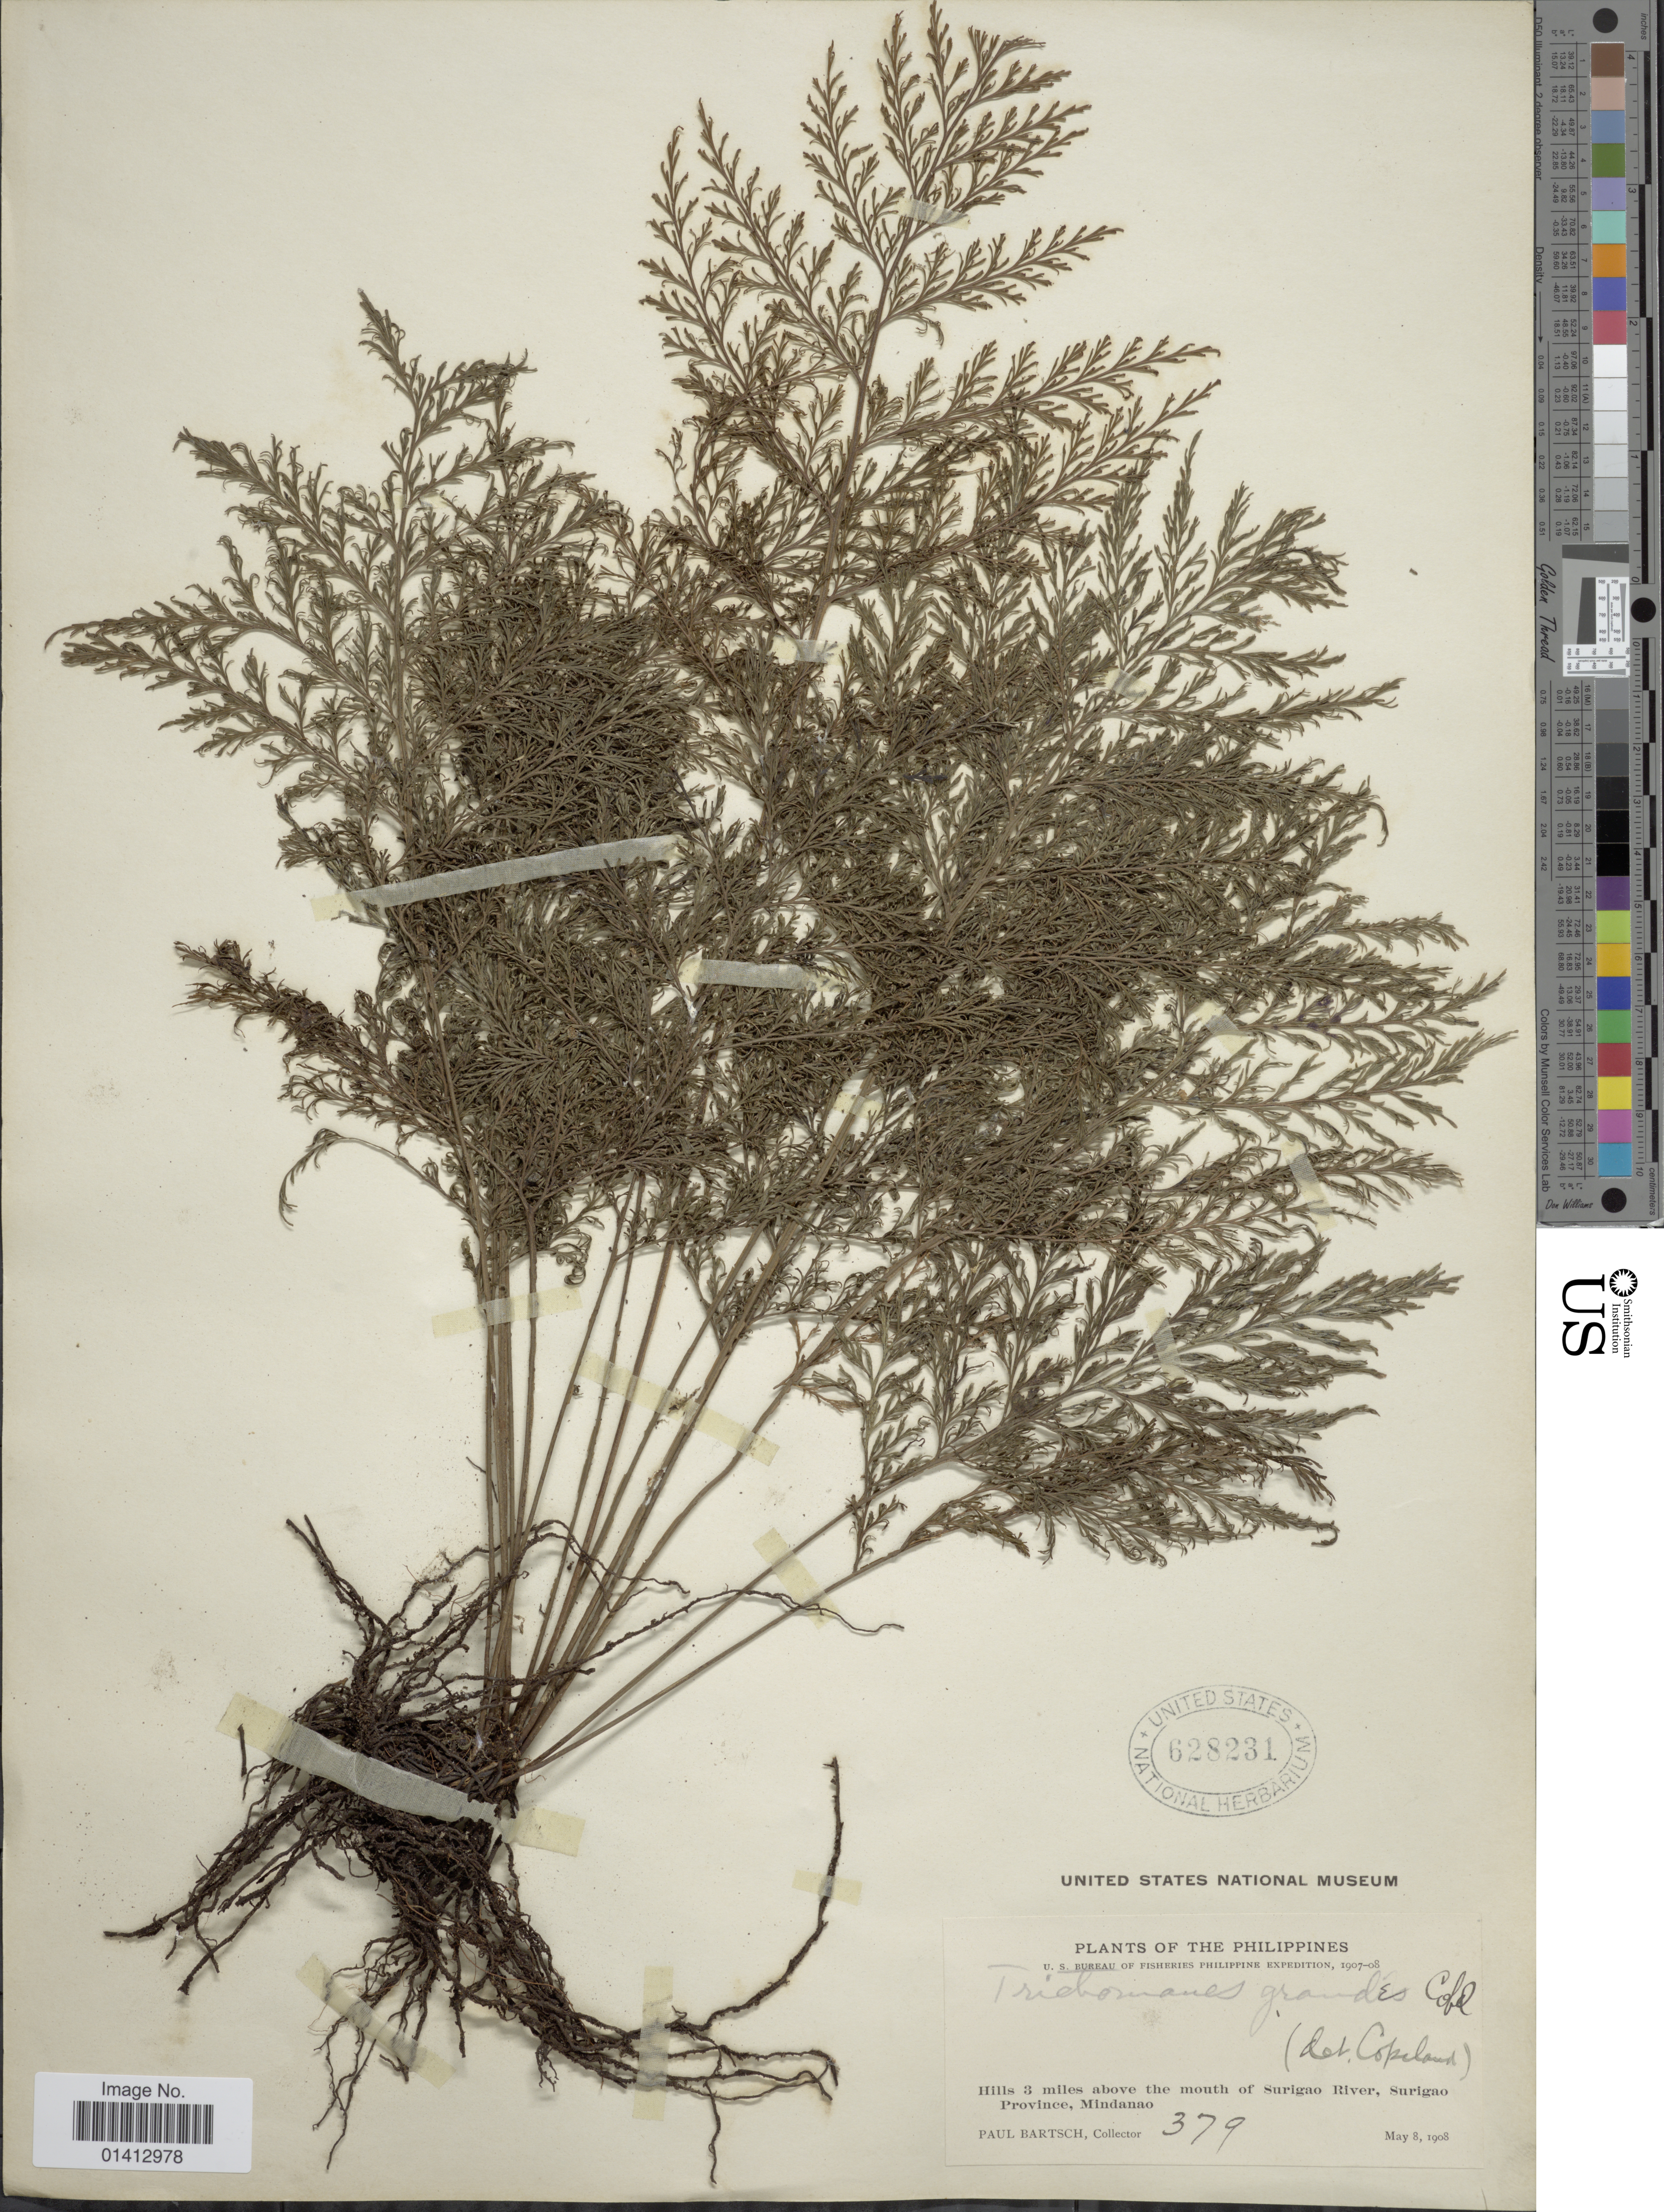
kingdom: Plantae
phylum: Tracheophyta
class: Polypodiopsida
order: Hymenophyllales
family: Hymenophyllaceae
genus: Crepidomanes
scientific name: Crepidomanes grande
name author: (Copel.) Ebihara & K. Iwats.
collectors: P. Bartsch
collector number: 379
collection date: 1908-05-08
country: Philippines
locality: Hills 3 miles above the mouth of Surigao River, Surigao Province, Mindanao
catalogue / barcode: US 628231